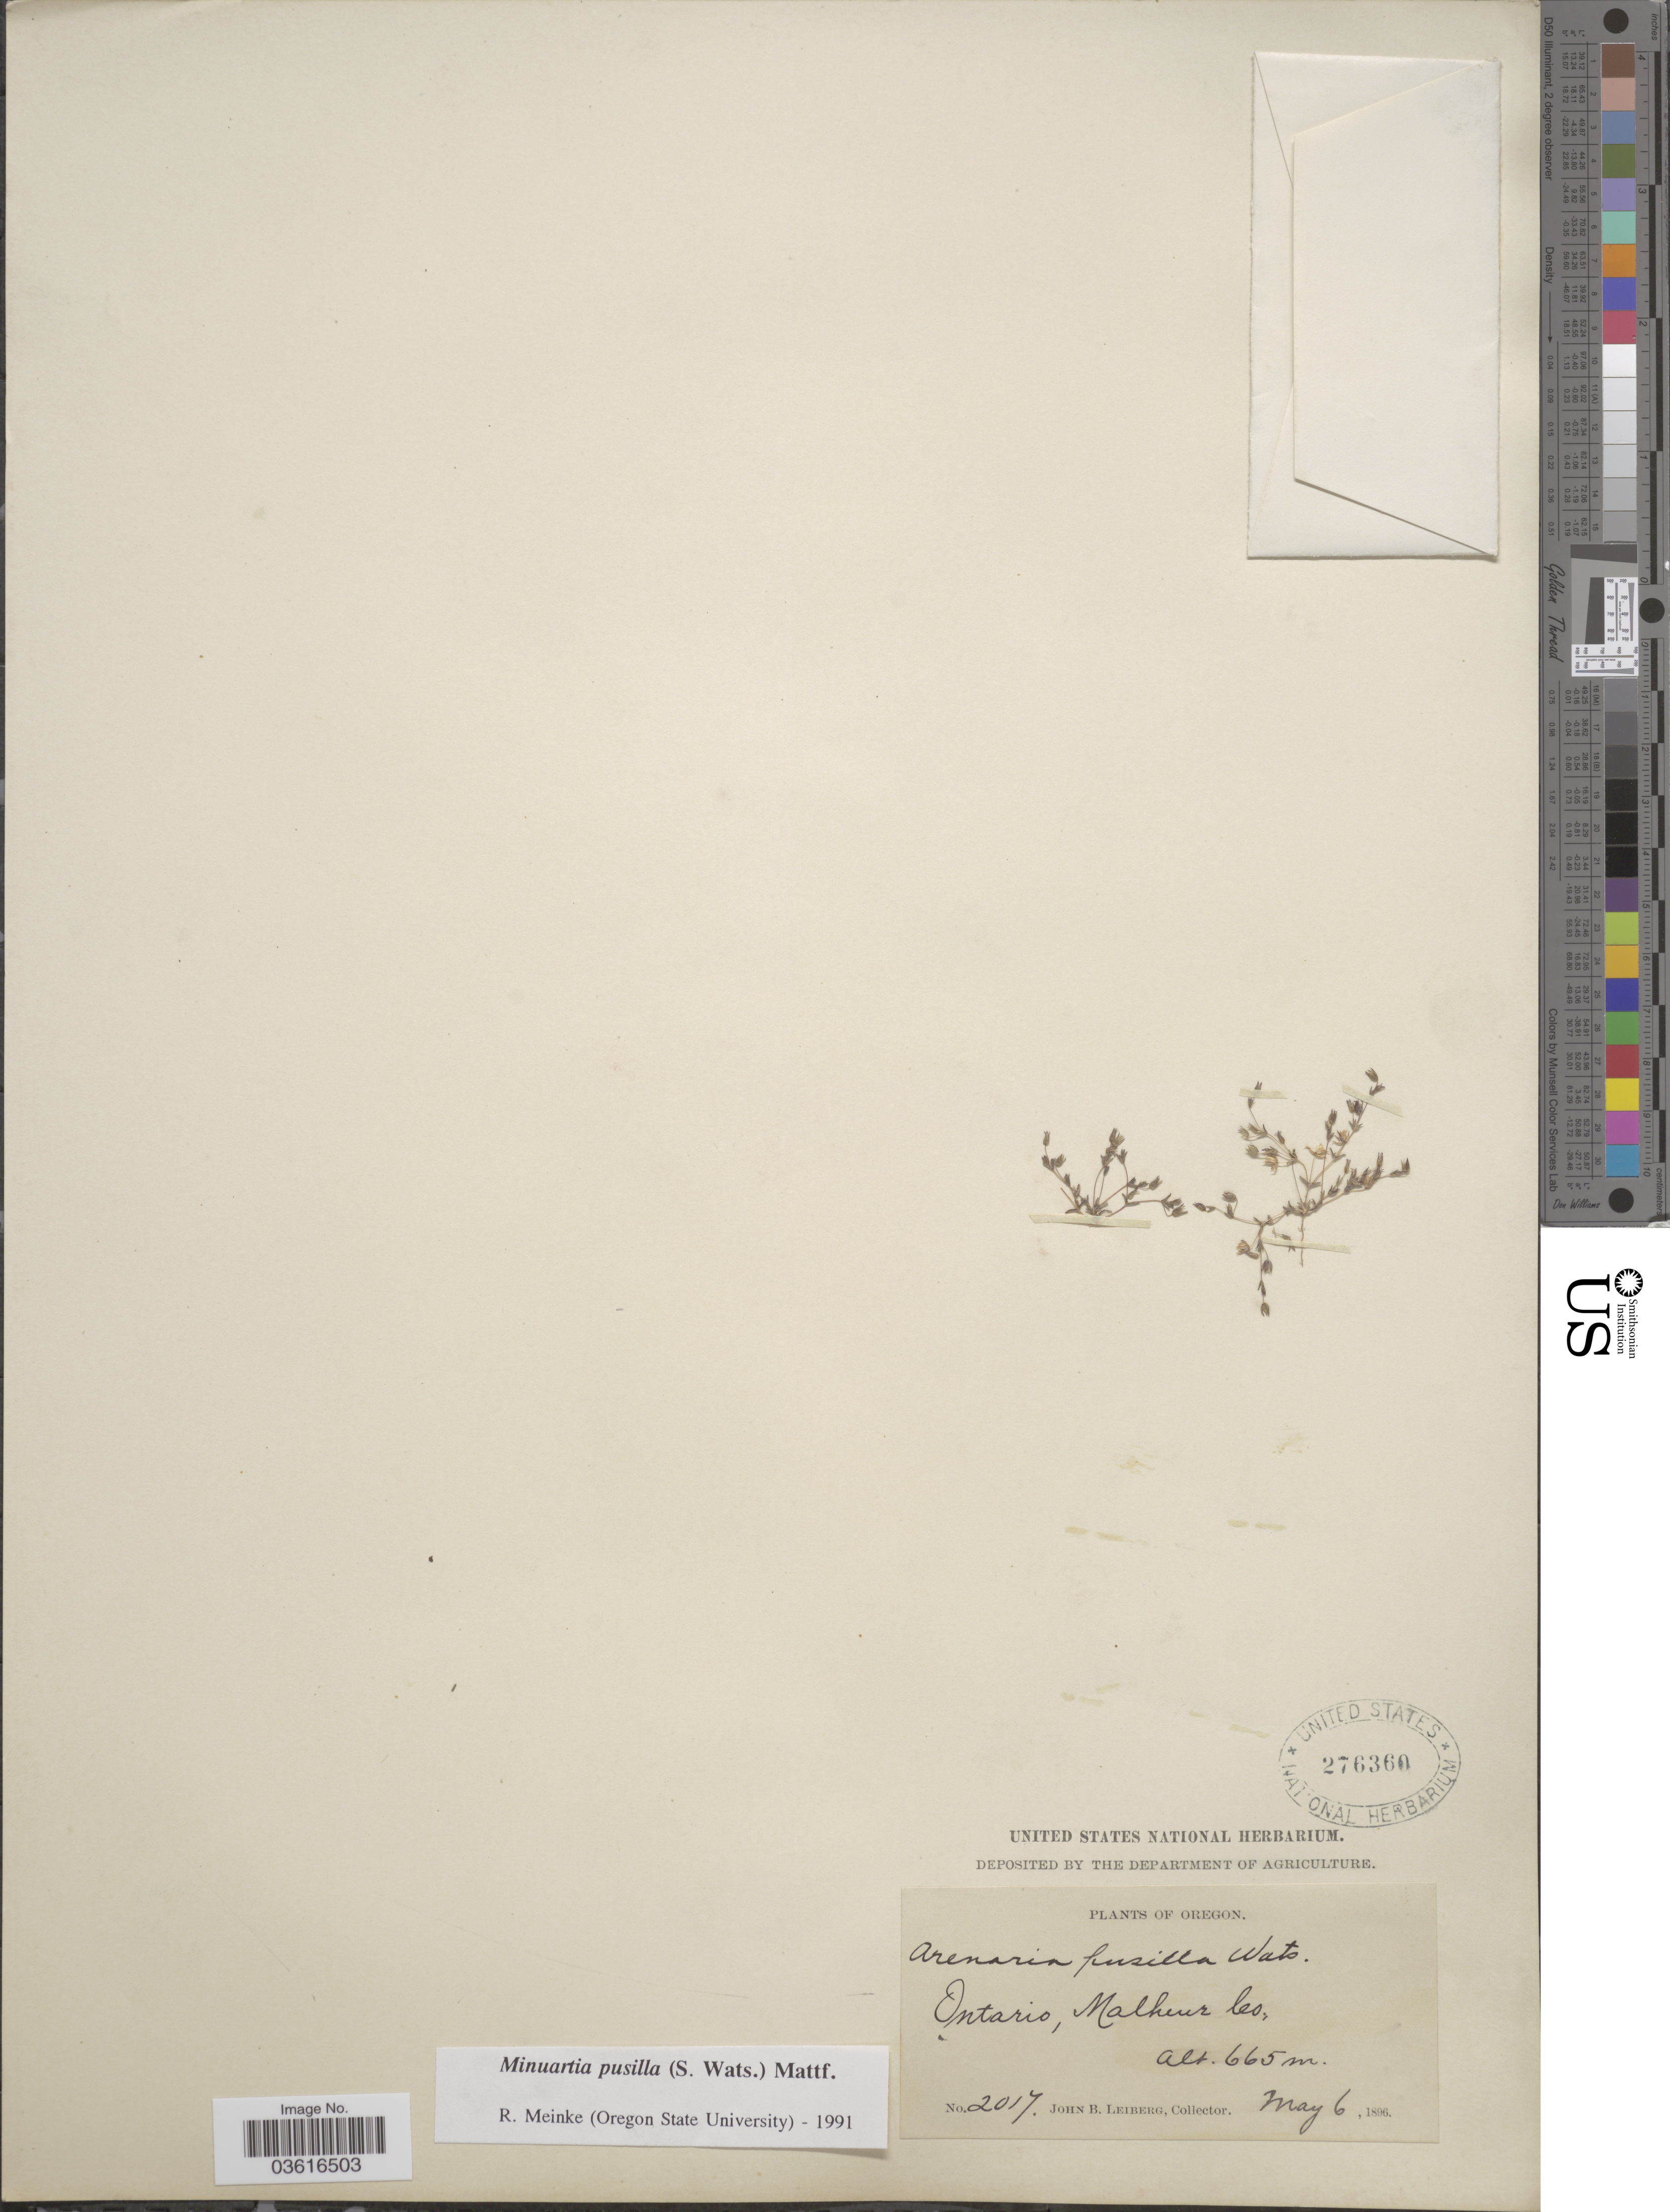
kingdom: Plantae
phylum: Tracheophyta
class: Magnoliopsida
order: Caryophyllales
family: Caryophyllaceae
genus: Minuartia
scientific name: Minuartia pusilla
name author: (S. Watson) Mattf.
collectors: J. B. Leiberg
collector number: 2017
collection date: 1896-05-06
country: United States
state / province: Oregon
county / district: Malheur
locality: Ontario, Malheur Co.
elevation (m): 665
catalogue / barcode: US 276360